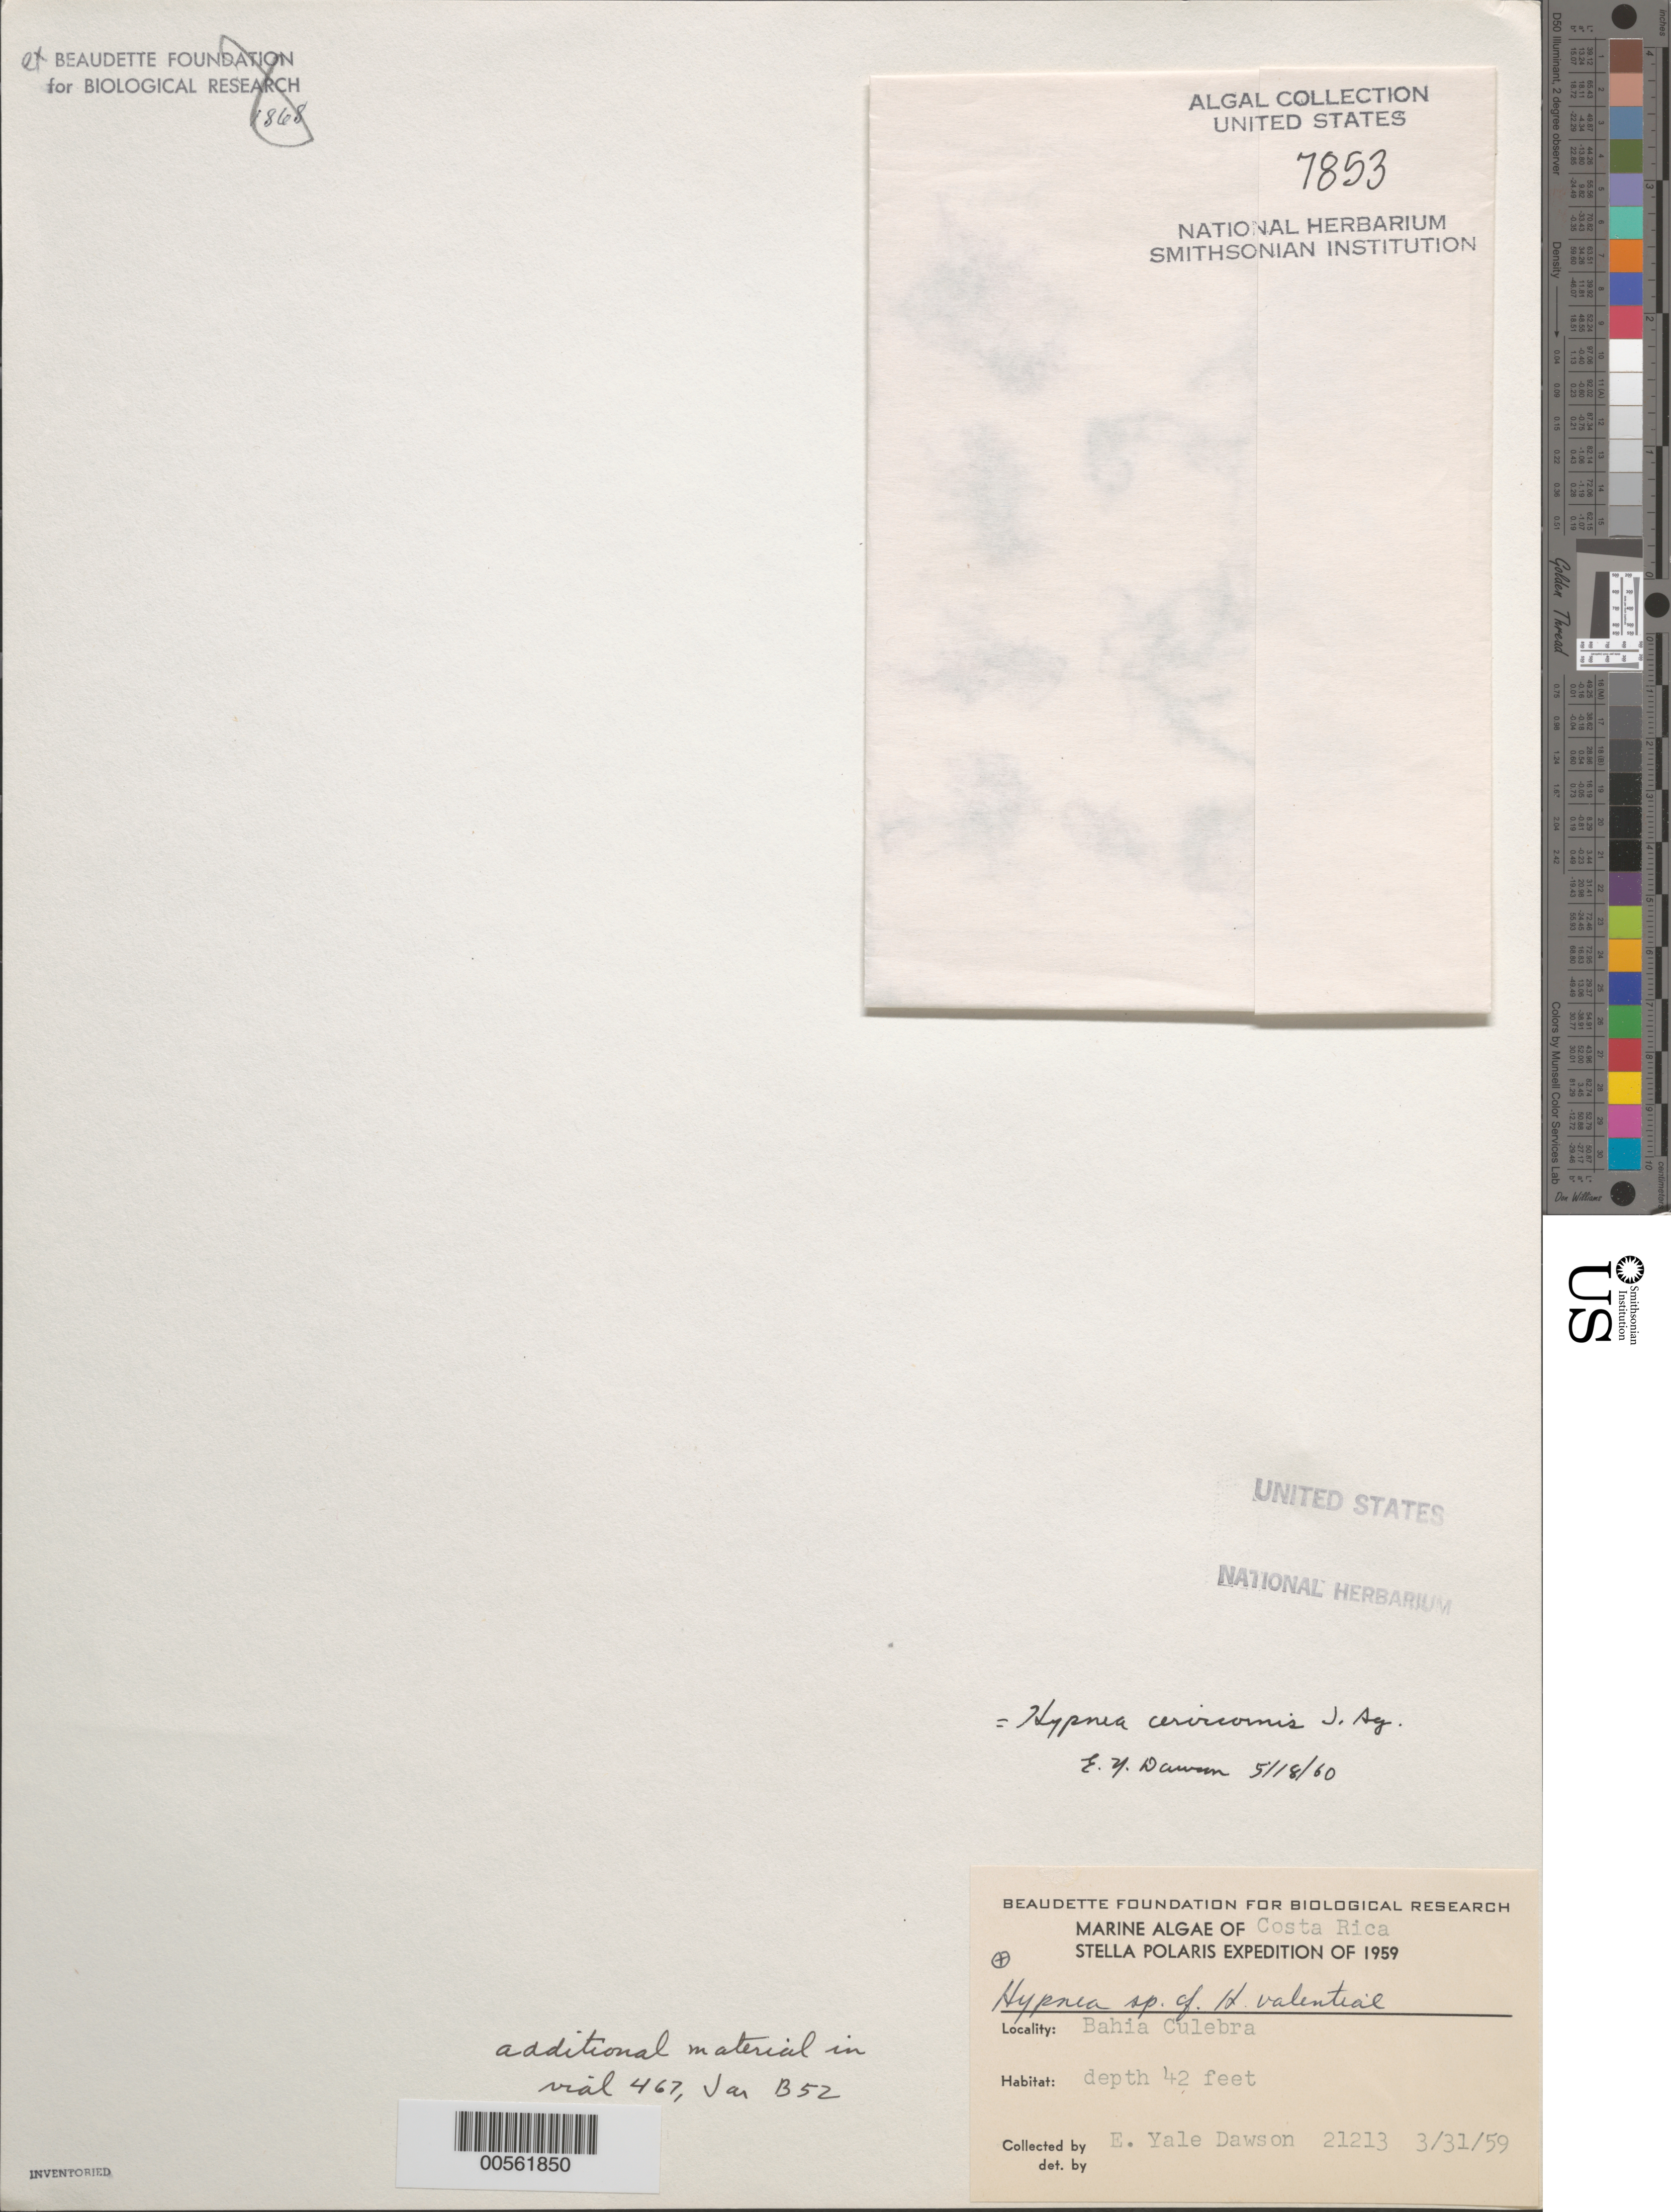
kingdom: Plantae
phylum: Rhodophyta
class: Florideophyceae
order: Gigartinales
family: Cystocloniaceae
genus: Hypnea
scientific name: Hypnea cervicornis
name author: J. Agardh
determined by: Dawson, E. Y.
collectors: E. Y. Dawson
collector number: EYD 21213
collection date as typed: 31 Mar 1959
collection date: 1959-03-31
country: Costa Rica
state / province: Guanacaste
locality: Bahia Culebra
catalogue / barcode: US 7853